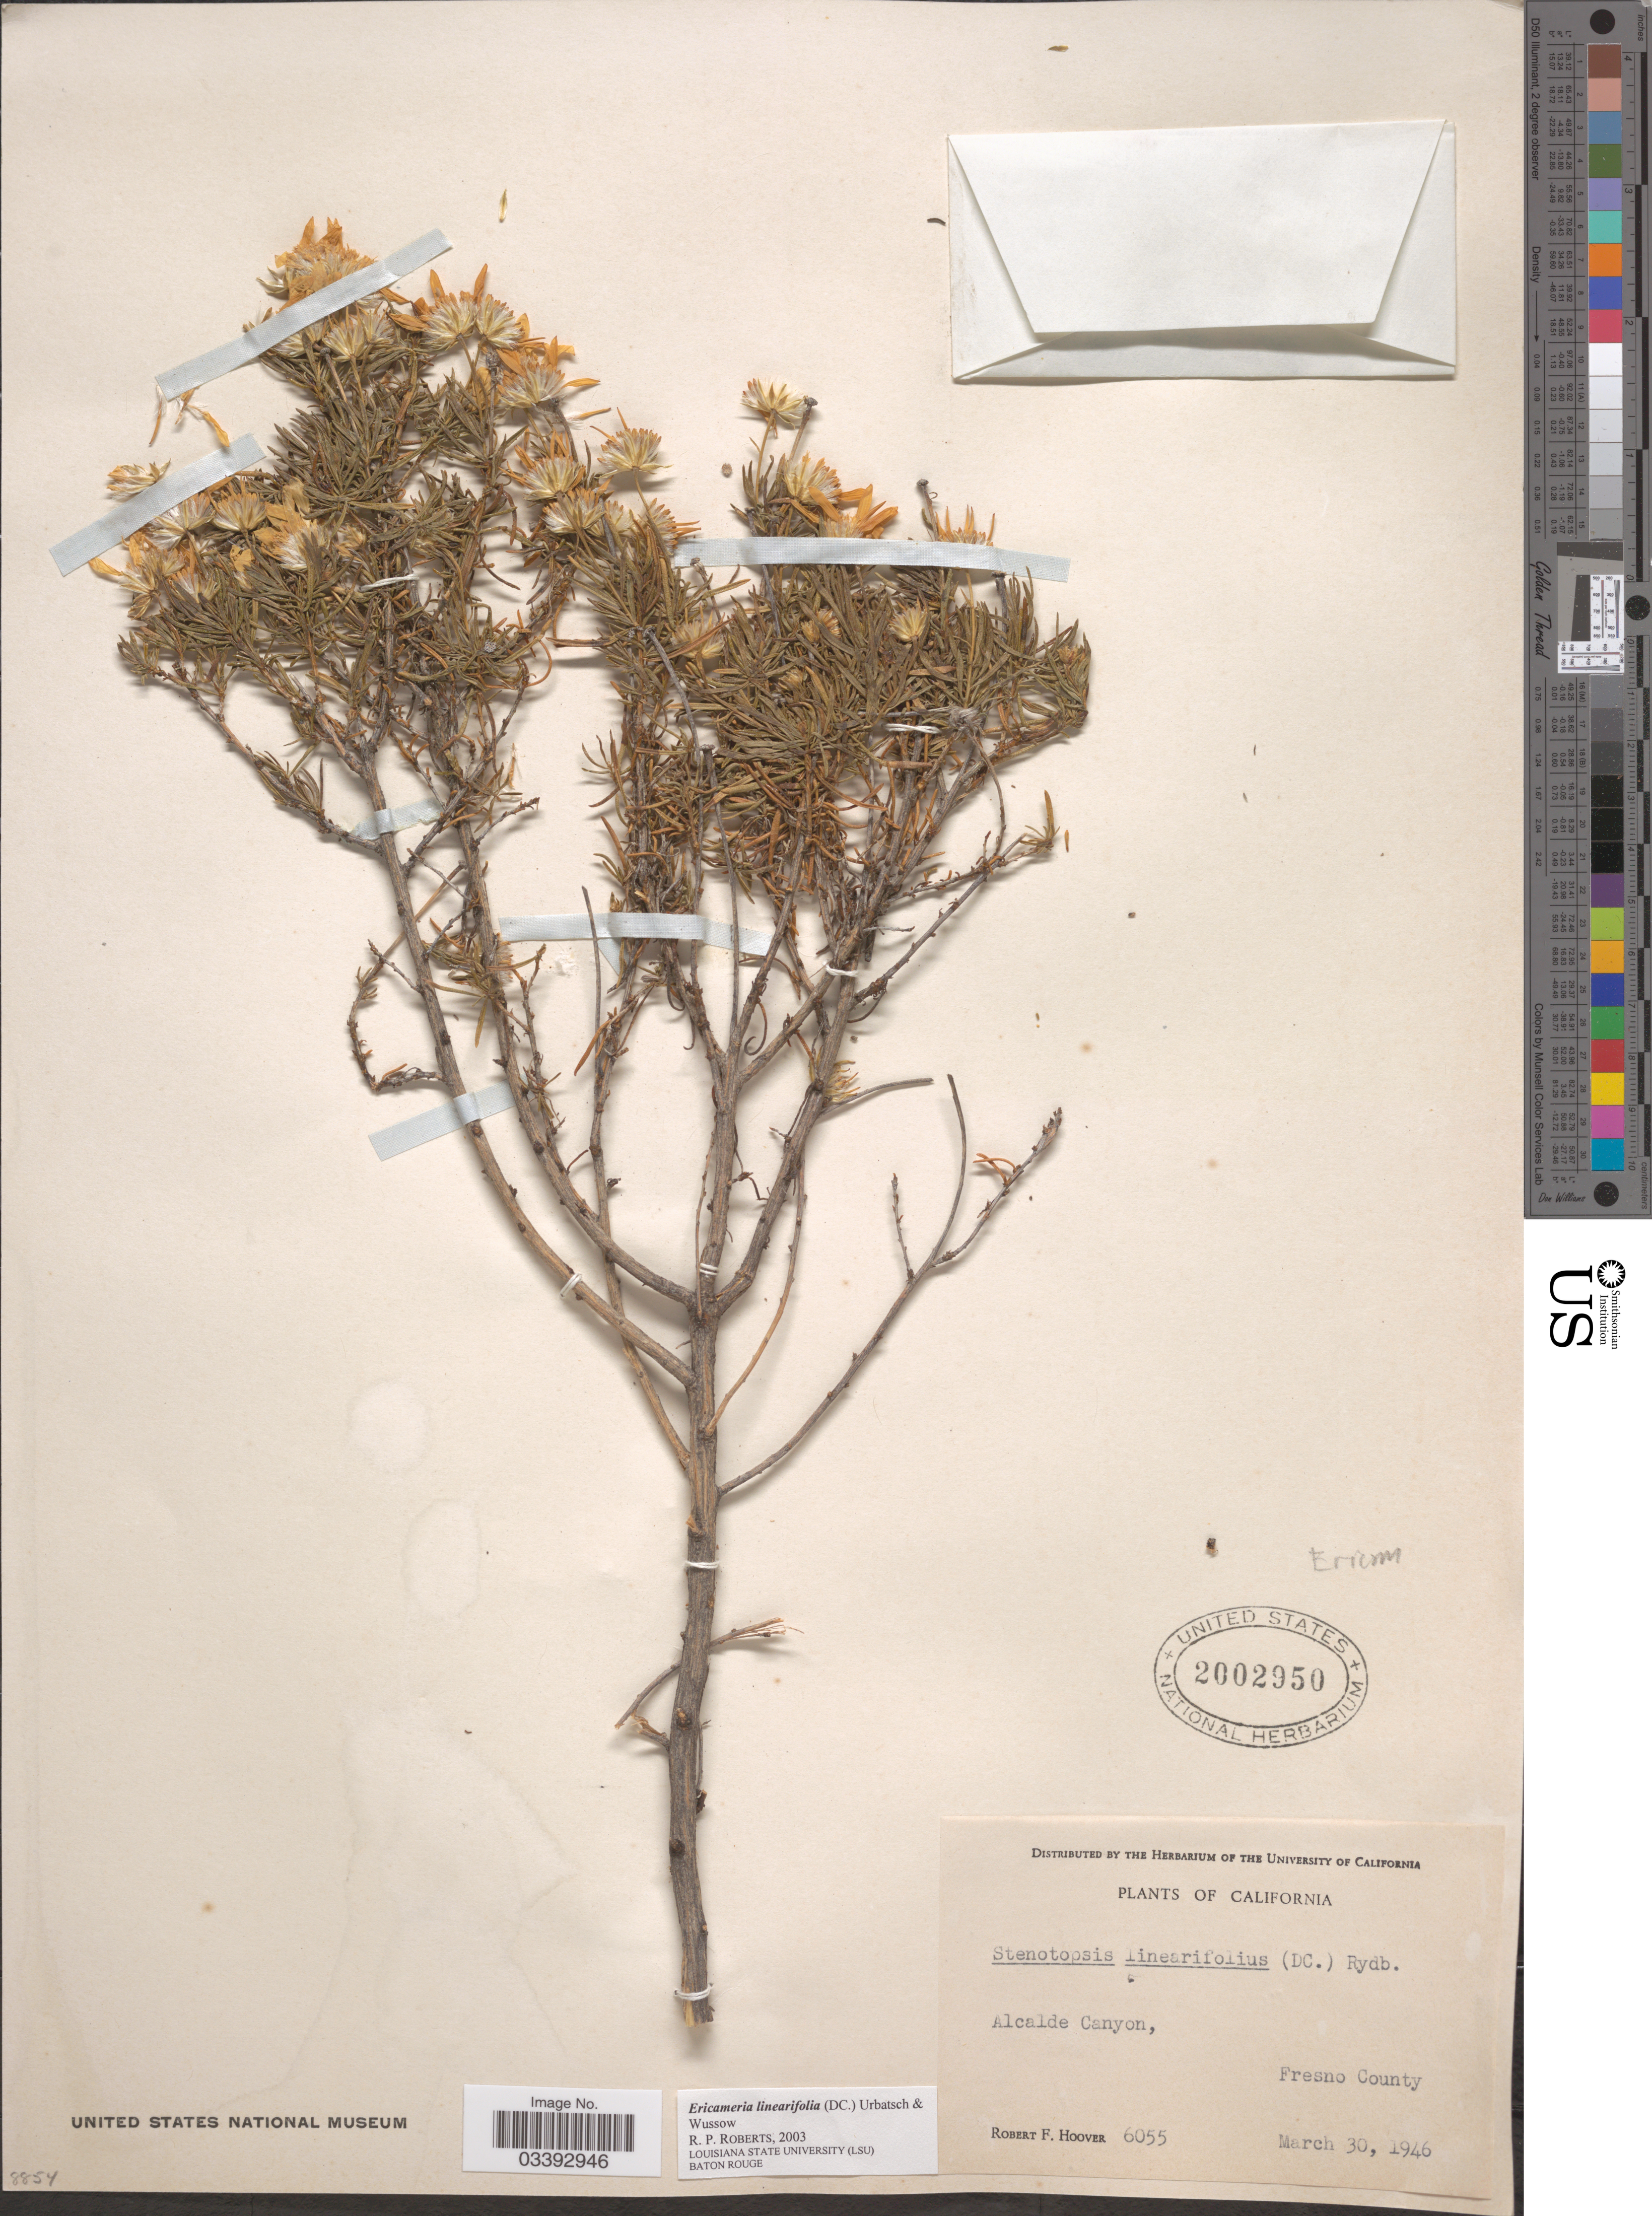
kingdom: Plantae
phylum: Tracheophyta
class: Magnoliopsida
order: Asterales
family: Asteraceae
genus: Ericameria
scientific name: Ericameria linearifolia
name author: (DC.) Urbatsch & Wussow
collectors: R. F. Hoover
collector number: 6055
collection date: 1946-03-30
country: United States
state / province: California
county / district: Fresno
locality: Alcalde Canyon, Fresno County.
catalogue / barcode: US 2002950